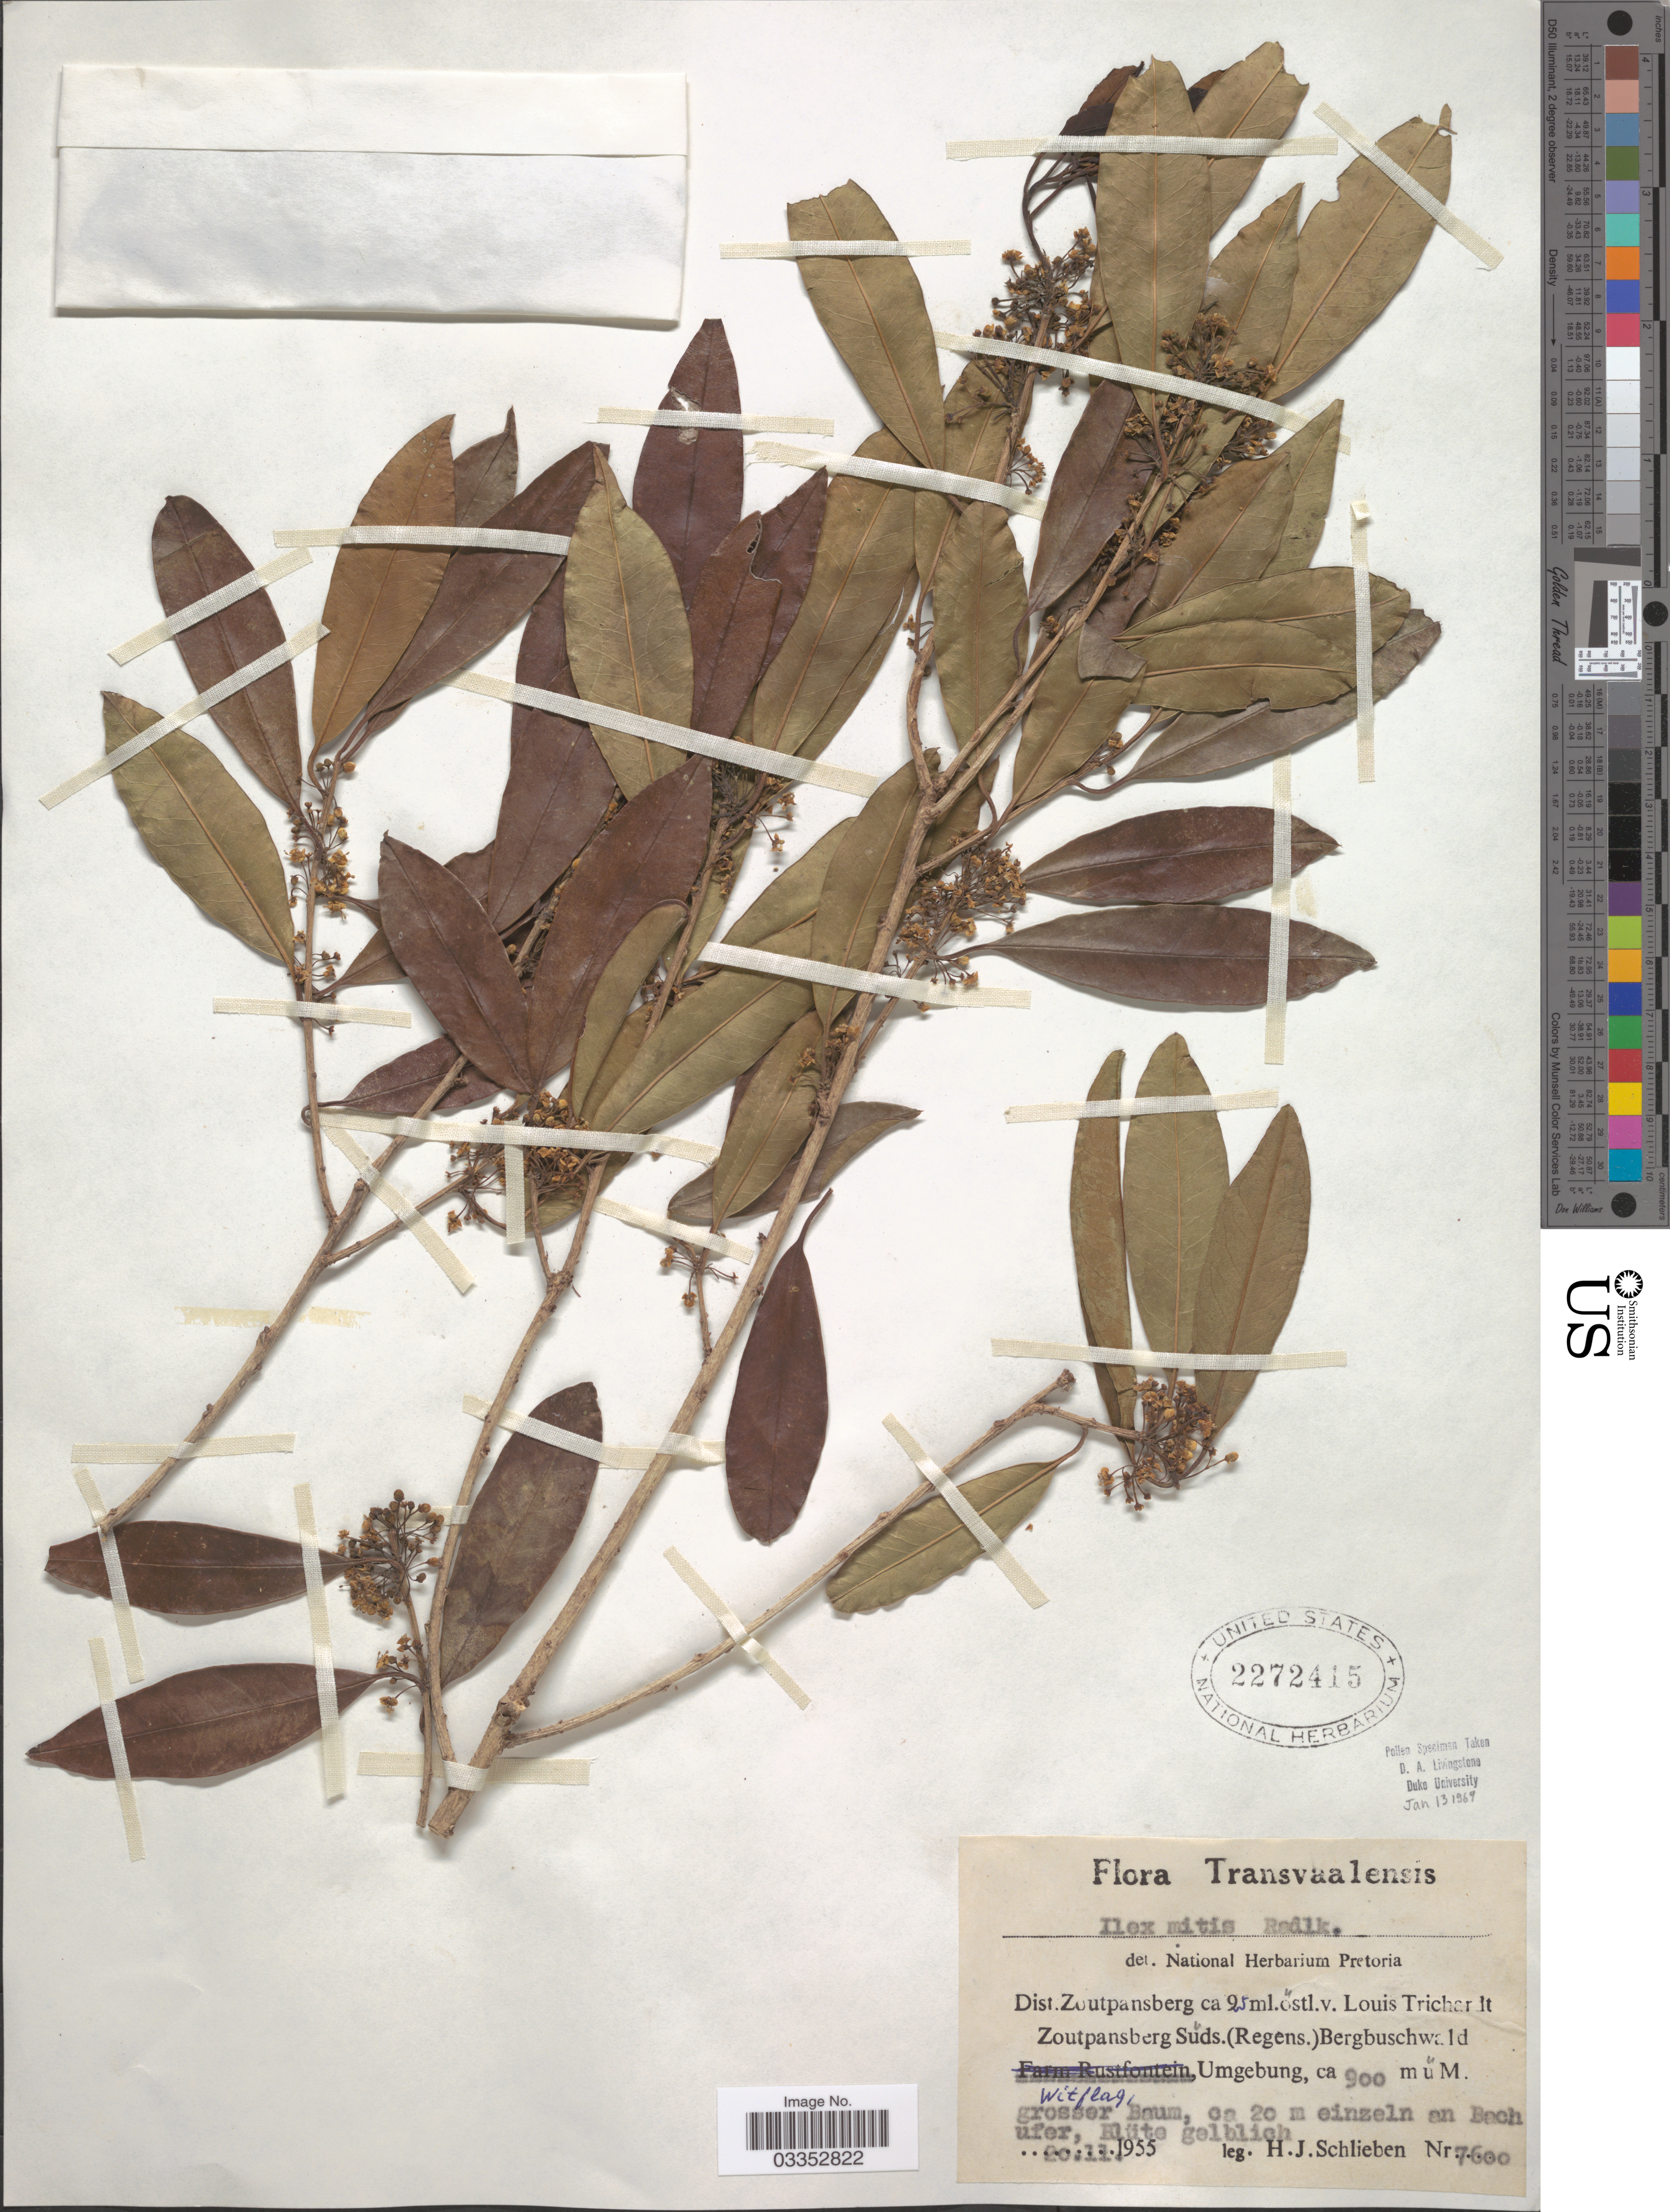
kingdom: Plantae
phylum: Tracheophyta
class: Magnoliopsida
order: Aquifoliales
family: Aquifoliaceae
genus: Ilex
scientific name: Ilex mitis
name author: (L.) Radlk.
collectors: H. J. Schlieben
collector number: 7600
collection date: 1955-11-20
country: South Africa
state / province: Limpopo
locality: Transvaalensis, Dist. Zoutpansberg ca 9.5 ml.östl.v.Louis Trichardt Zoutpansberg Süds. (Regens.) Bergbuschwald Witflag, Umgebung.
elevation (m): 900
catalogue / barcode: US 2272415